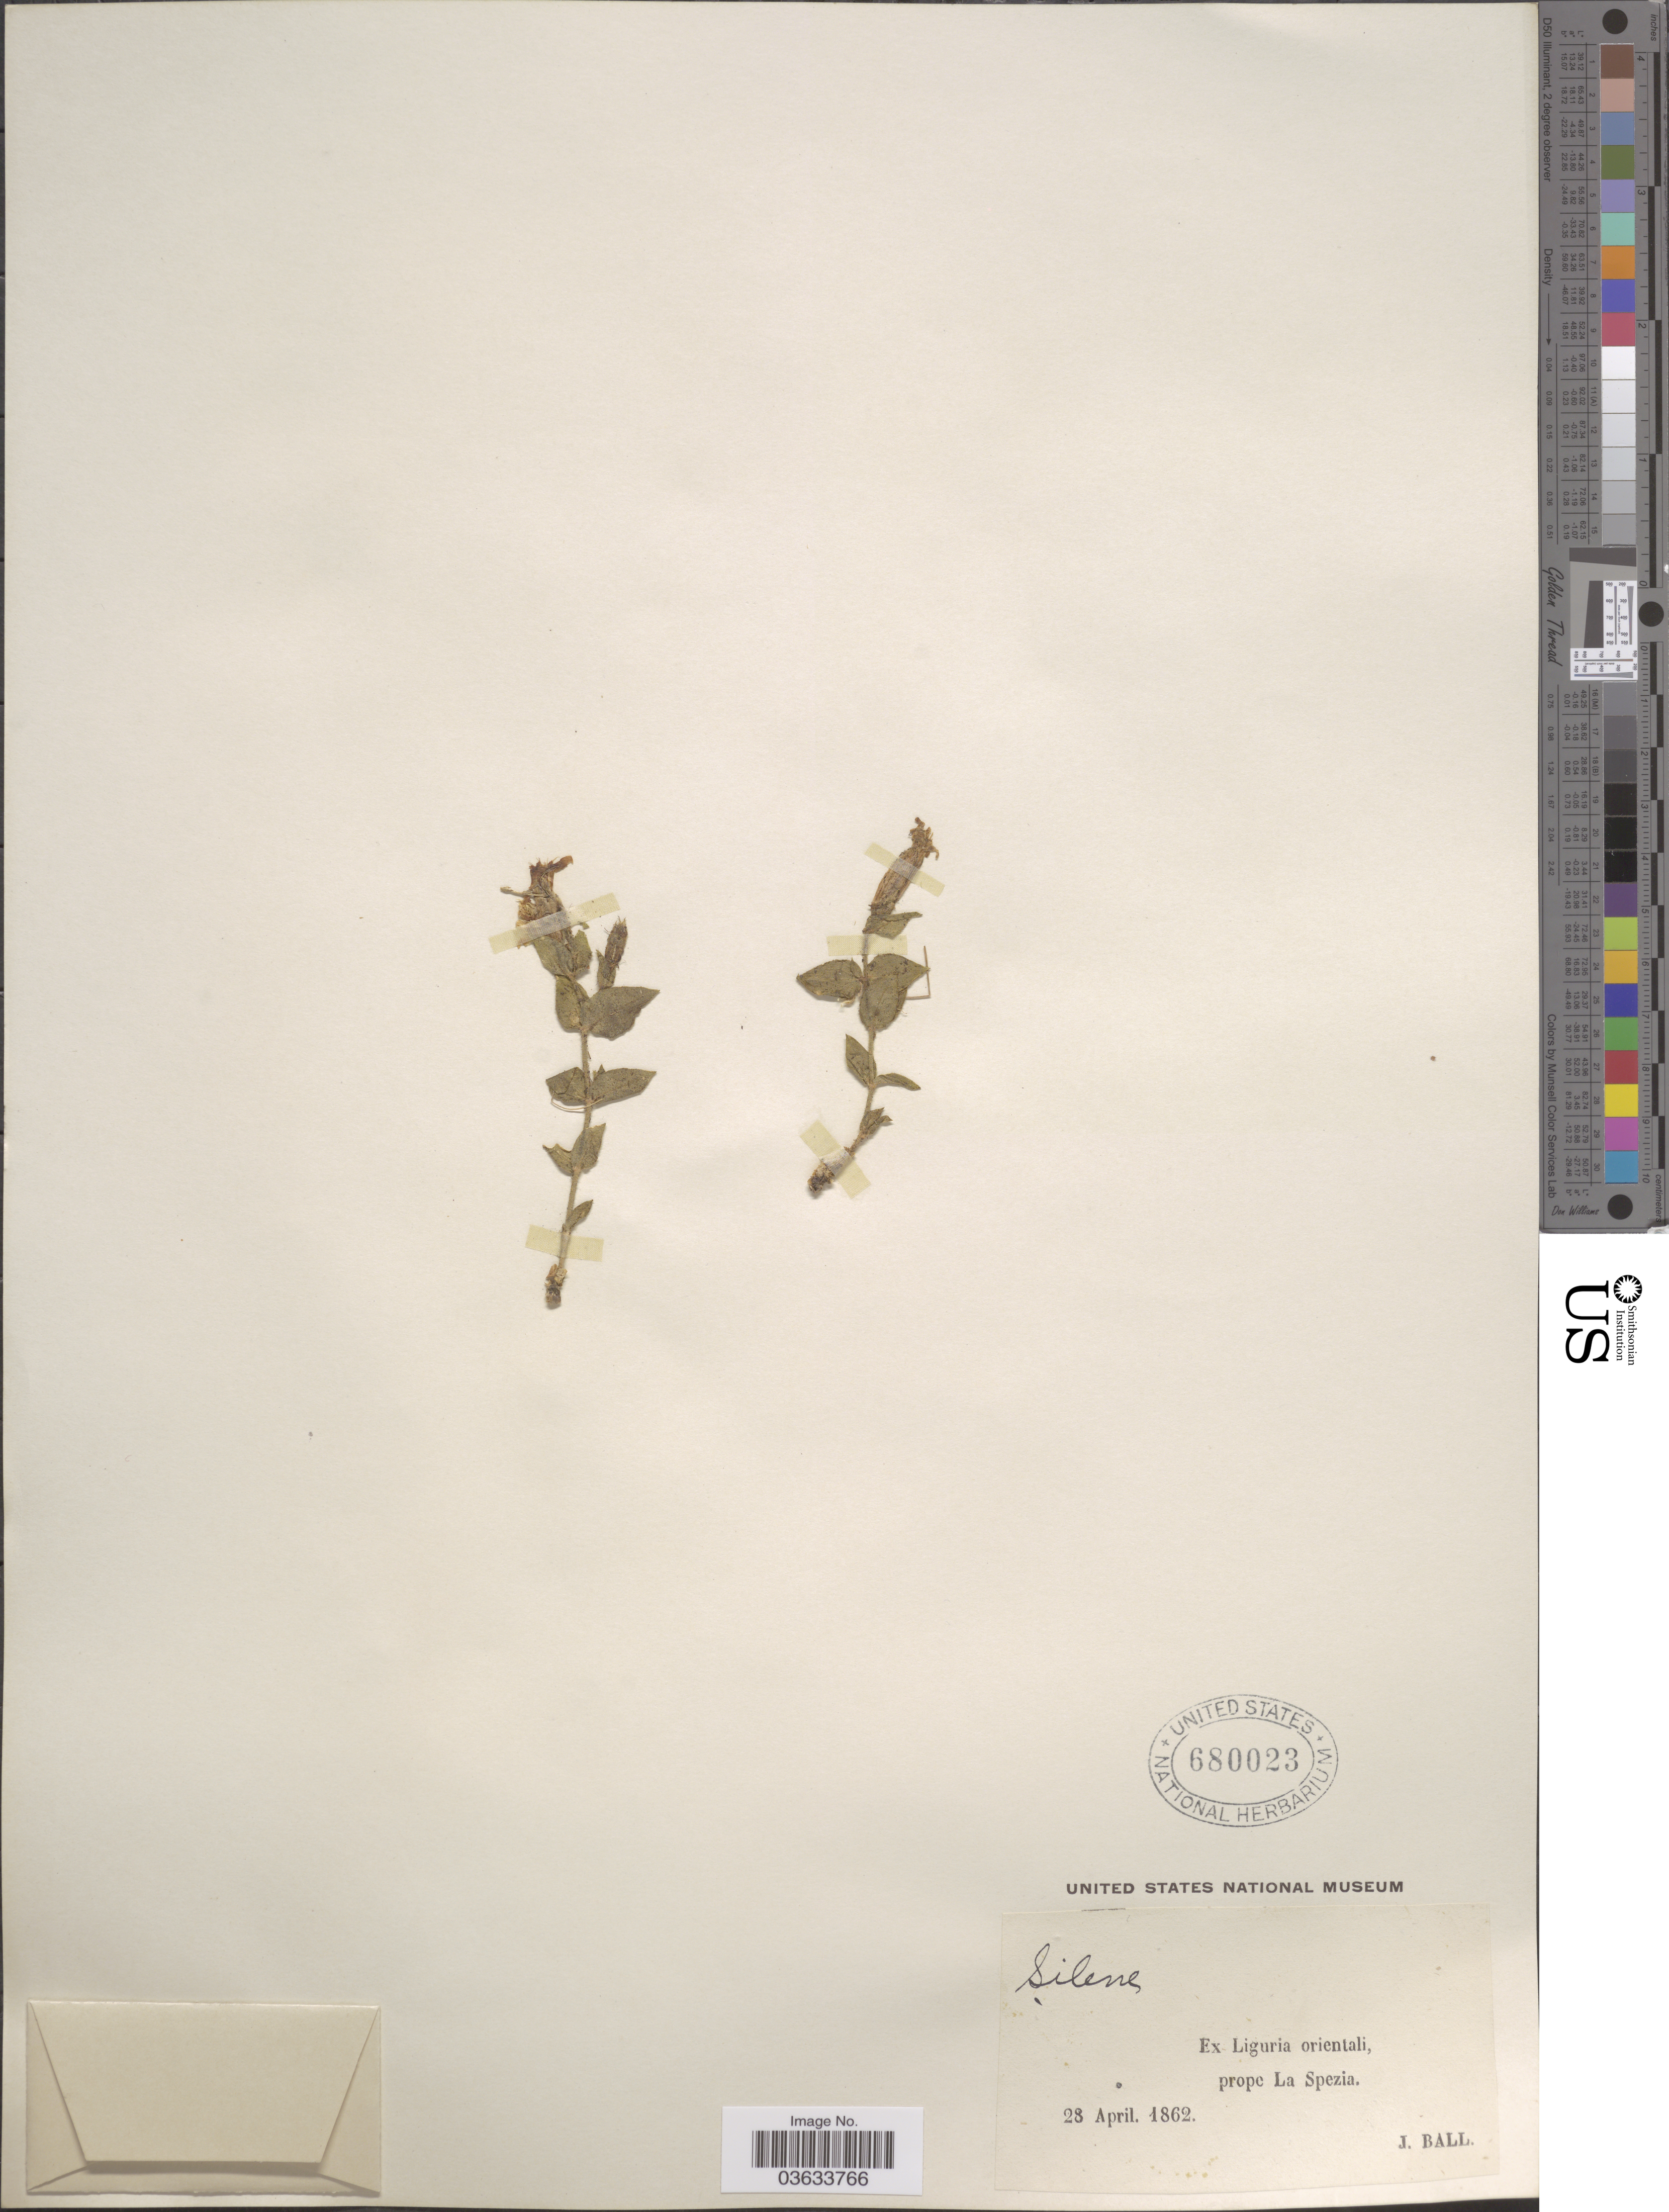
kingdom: Plantae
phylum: Tracheophyta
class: Magnoliopsida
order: Caryophyllales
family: Caryophyllaceae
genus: Silene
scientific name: Silene sp.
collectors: J. Ball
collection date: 1862-04-28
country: Italy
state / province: Liguria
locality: Ex Liguria orientali, prope La Spezia.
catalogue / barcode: US 680023